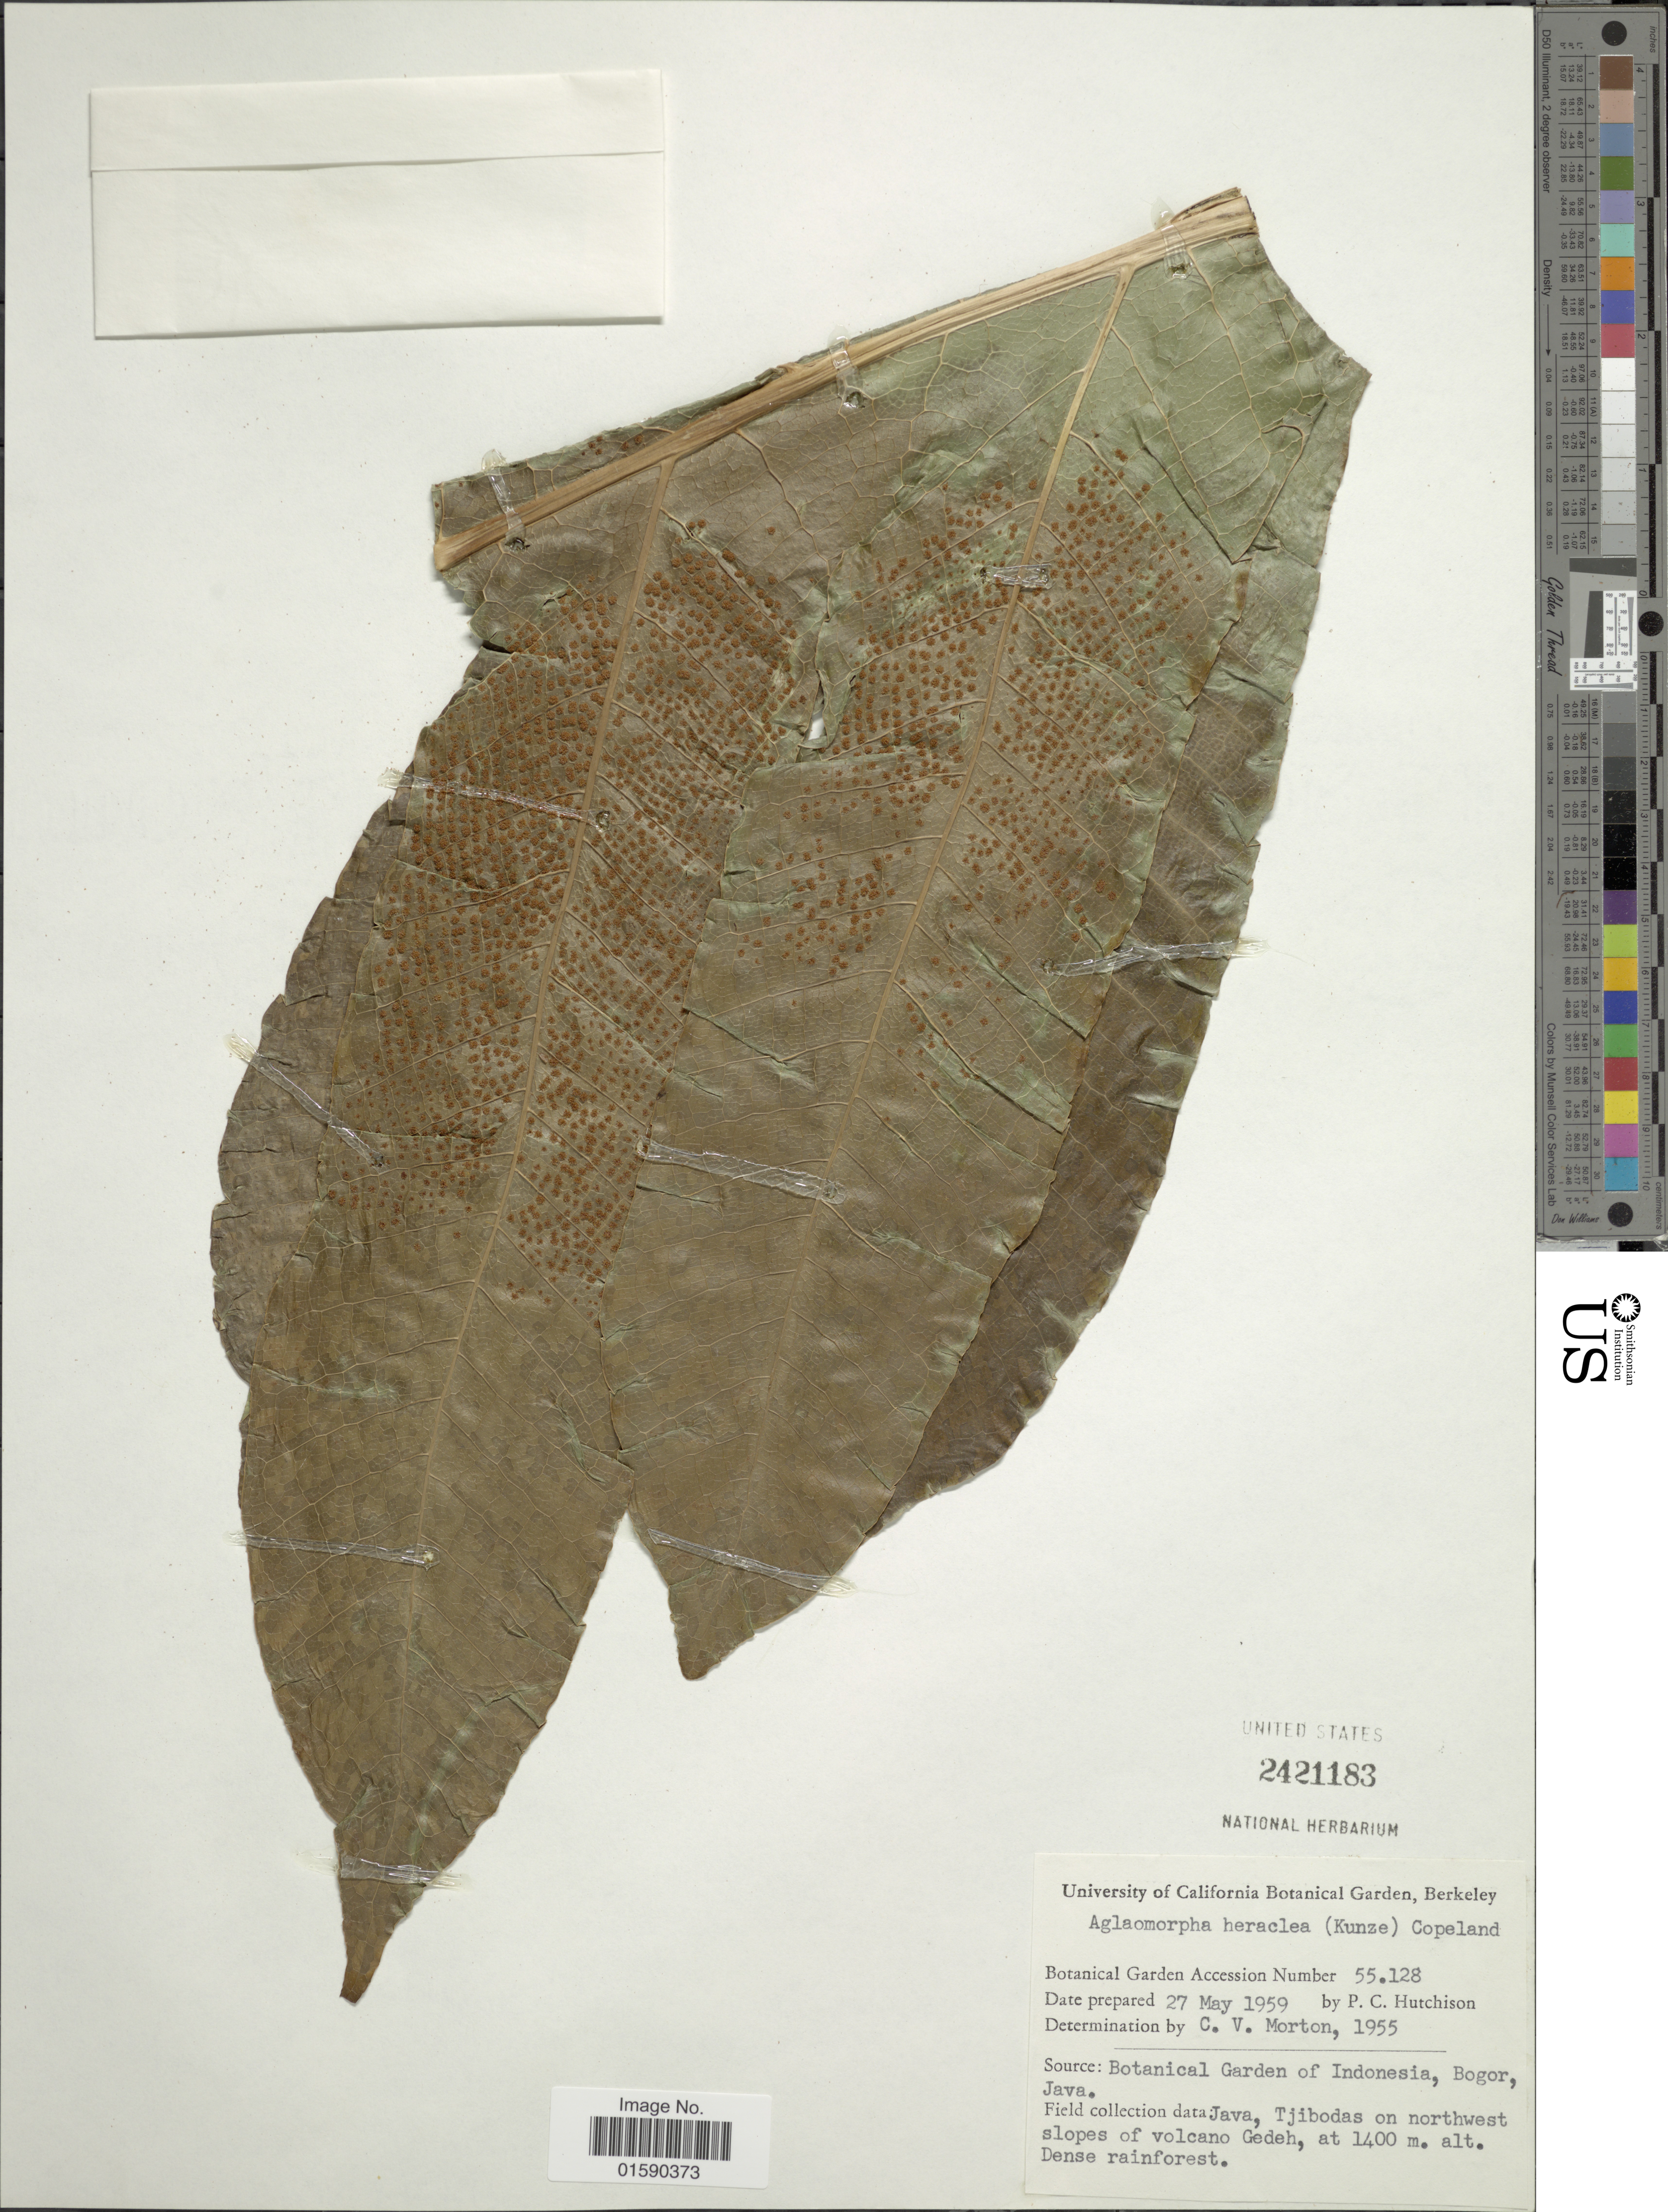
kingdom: Plantae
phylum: Tracheophyta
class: Polypodiopsida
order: Polypodiales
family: Polypodiaceae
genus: Aglaomorpha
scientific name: Aglaomorpha heraclea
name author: (Kunze) Copel.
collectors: P. C. Hutchison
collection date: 1959-05-27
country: United States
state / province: California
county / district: Alameda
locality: University of California Botanical Garden, Berkeley.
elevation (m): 1400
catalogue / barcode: US 2421183